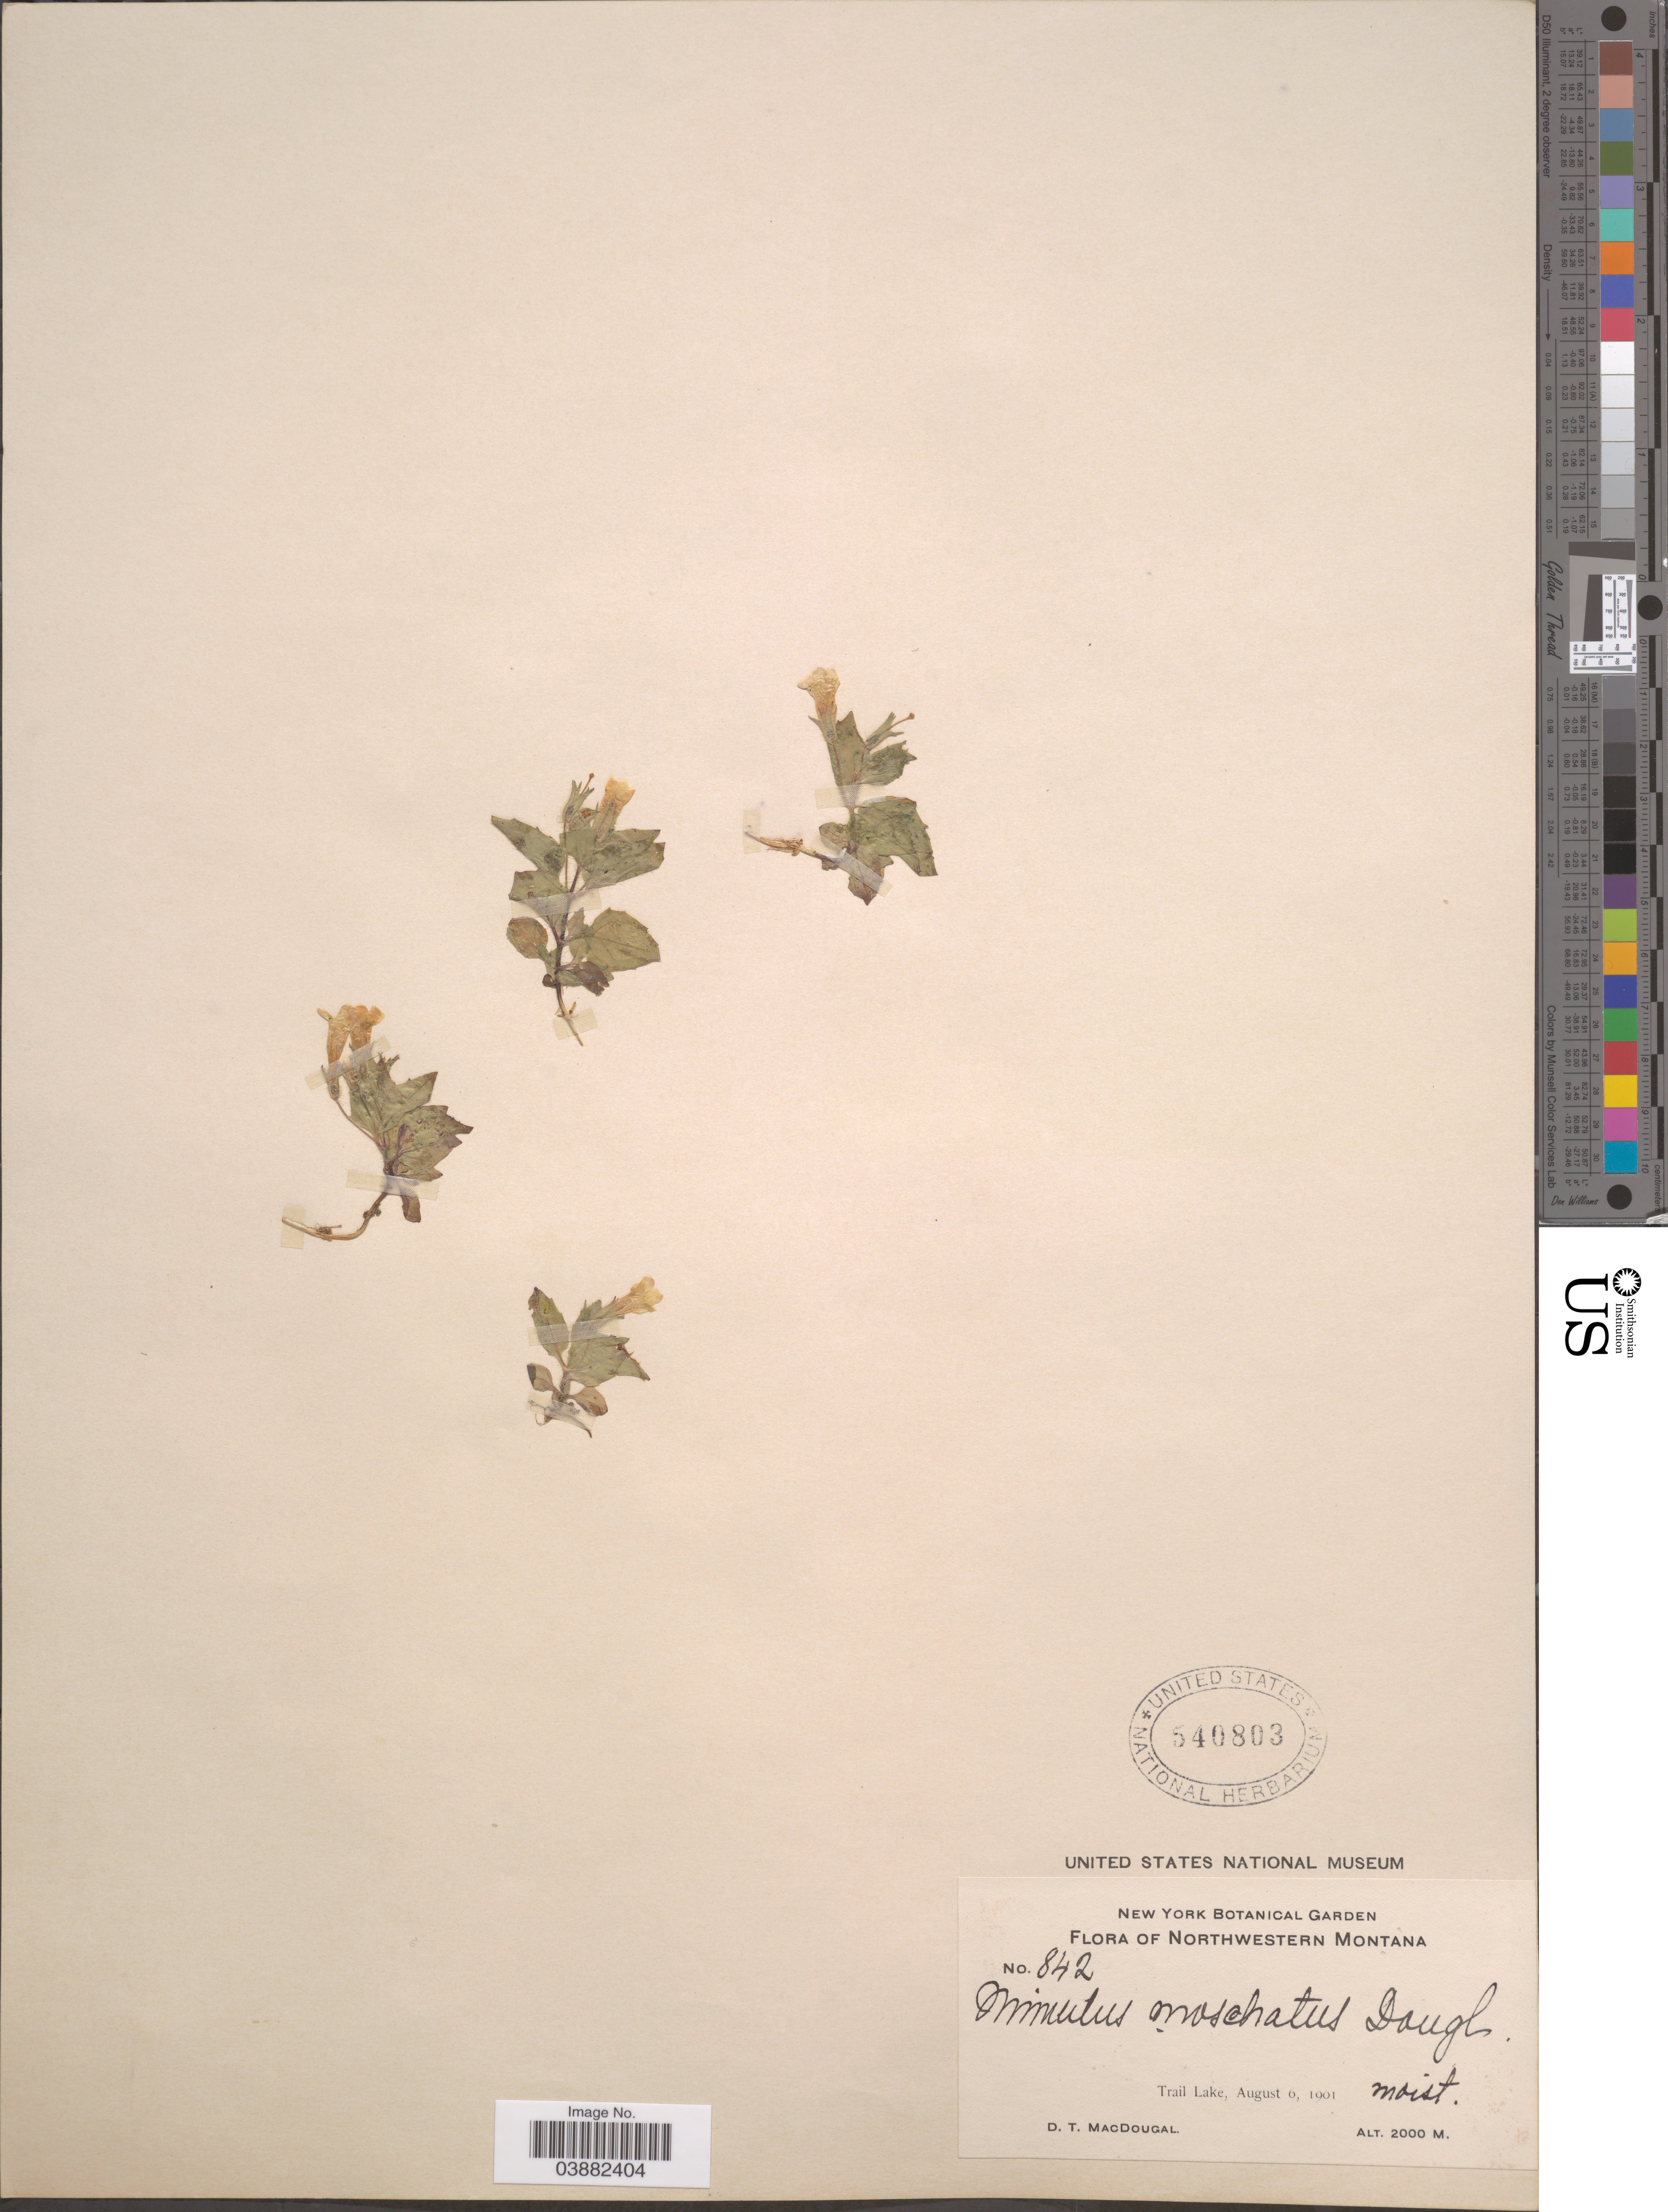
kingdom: Plantae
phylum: Tracheophyta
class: Magnoliopsida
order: Lamiales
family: Phrymaceae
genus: Mimulus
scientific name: Mimulus moschatus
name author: Douglas ex Lindl.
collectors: D. T. MacDougal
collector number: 842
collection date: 1901-08-06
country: United States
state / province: Montana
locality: Northwestern Montana. Trail Lake.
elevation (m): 2000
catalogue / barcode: US 540803